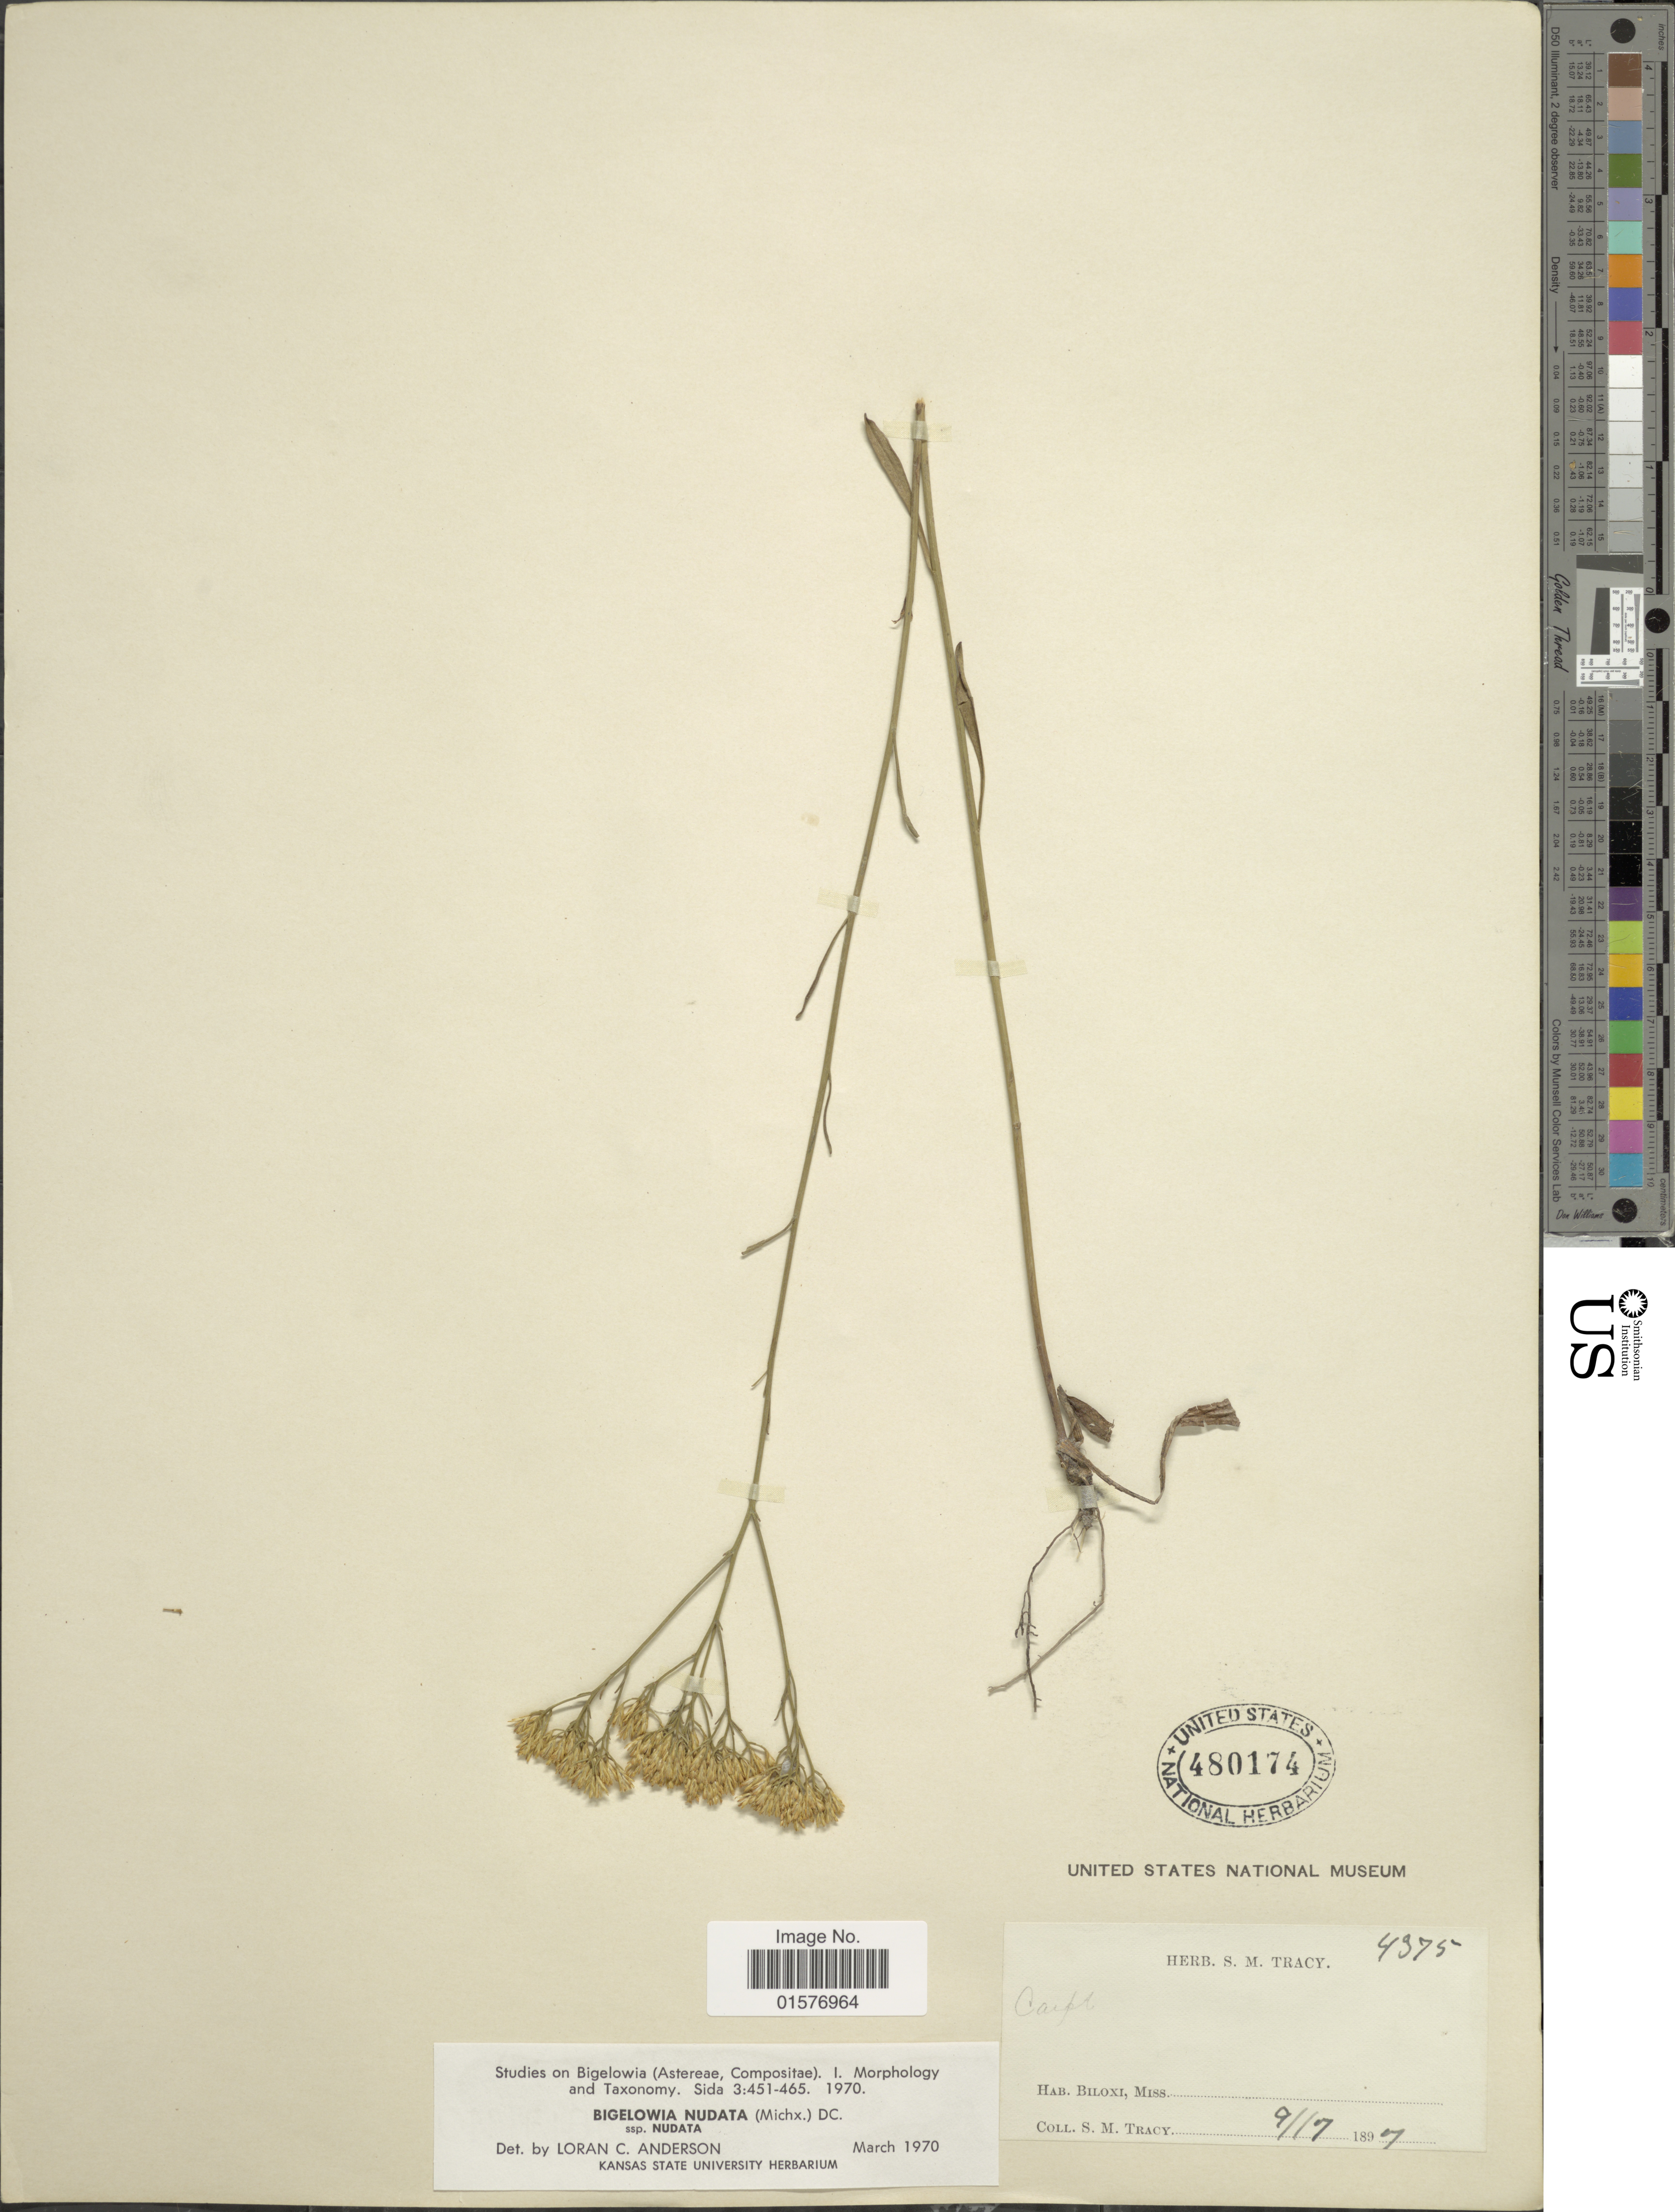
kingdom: Plantae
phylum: Tracheophyta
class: Magnoliopsida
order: Asterales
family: Asteraceae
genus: Bigelowia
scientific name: Bigelowia nudata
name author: (Michx.) DC.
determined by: Urbatsch, Lowell E., Curator (LSU), Louisiana State University (UNITED STATES)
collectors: S. M. Tracy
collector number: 4975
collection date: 1897-09-07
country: United States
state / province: Mississippi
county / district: Harrison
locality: Biloxi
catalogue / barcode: US 480174